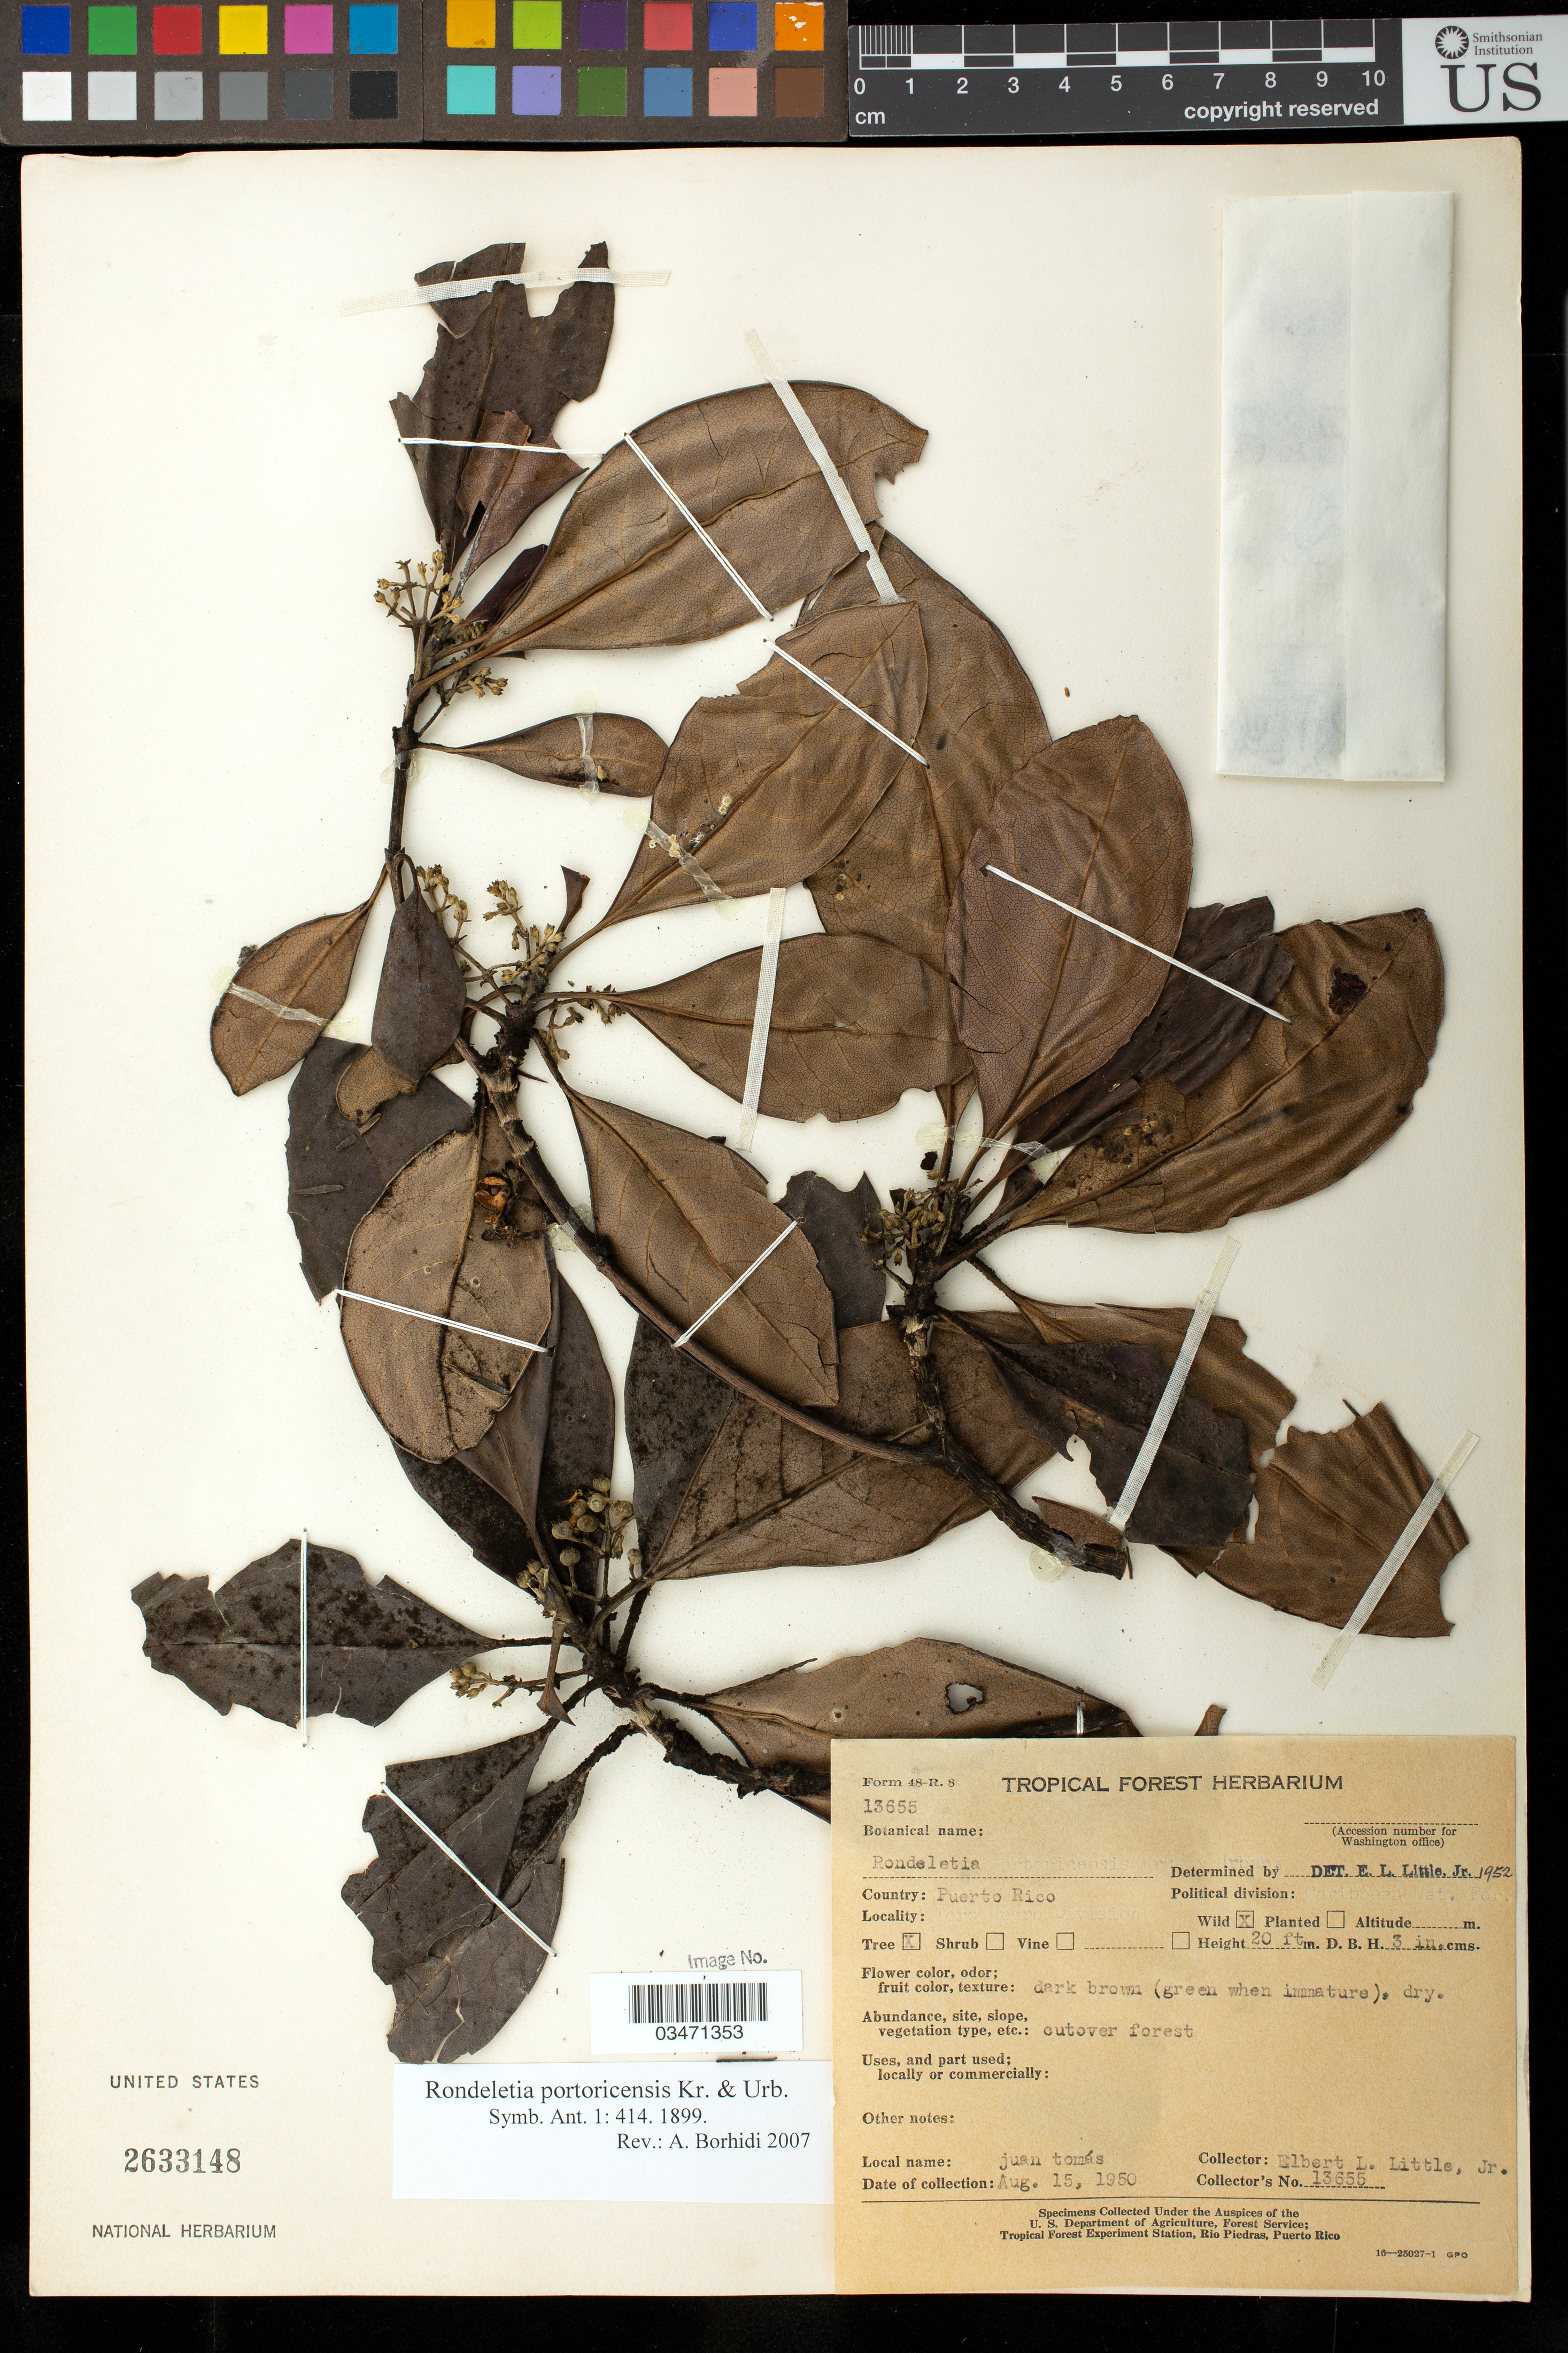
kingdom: Plantae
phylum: Tracheophyta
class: Magnoliopsida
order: Gentianales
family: Rubiaceae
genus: Rondeletia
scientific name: Rondeletia portoricensis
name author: Krug & Urb.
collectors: E. L. Little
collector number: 13655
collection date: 1950-08-15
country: Puerto Rico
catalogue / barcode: US 2633148